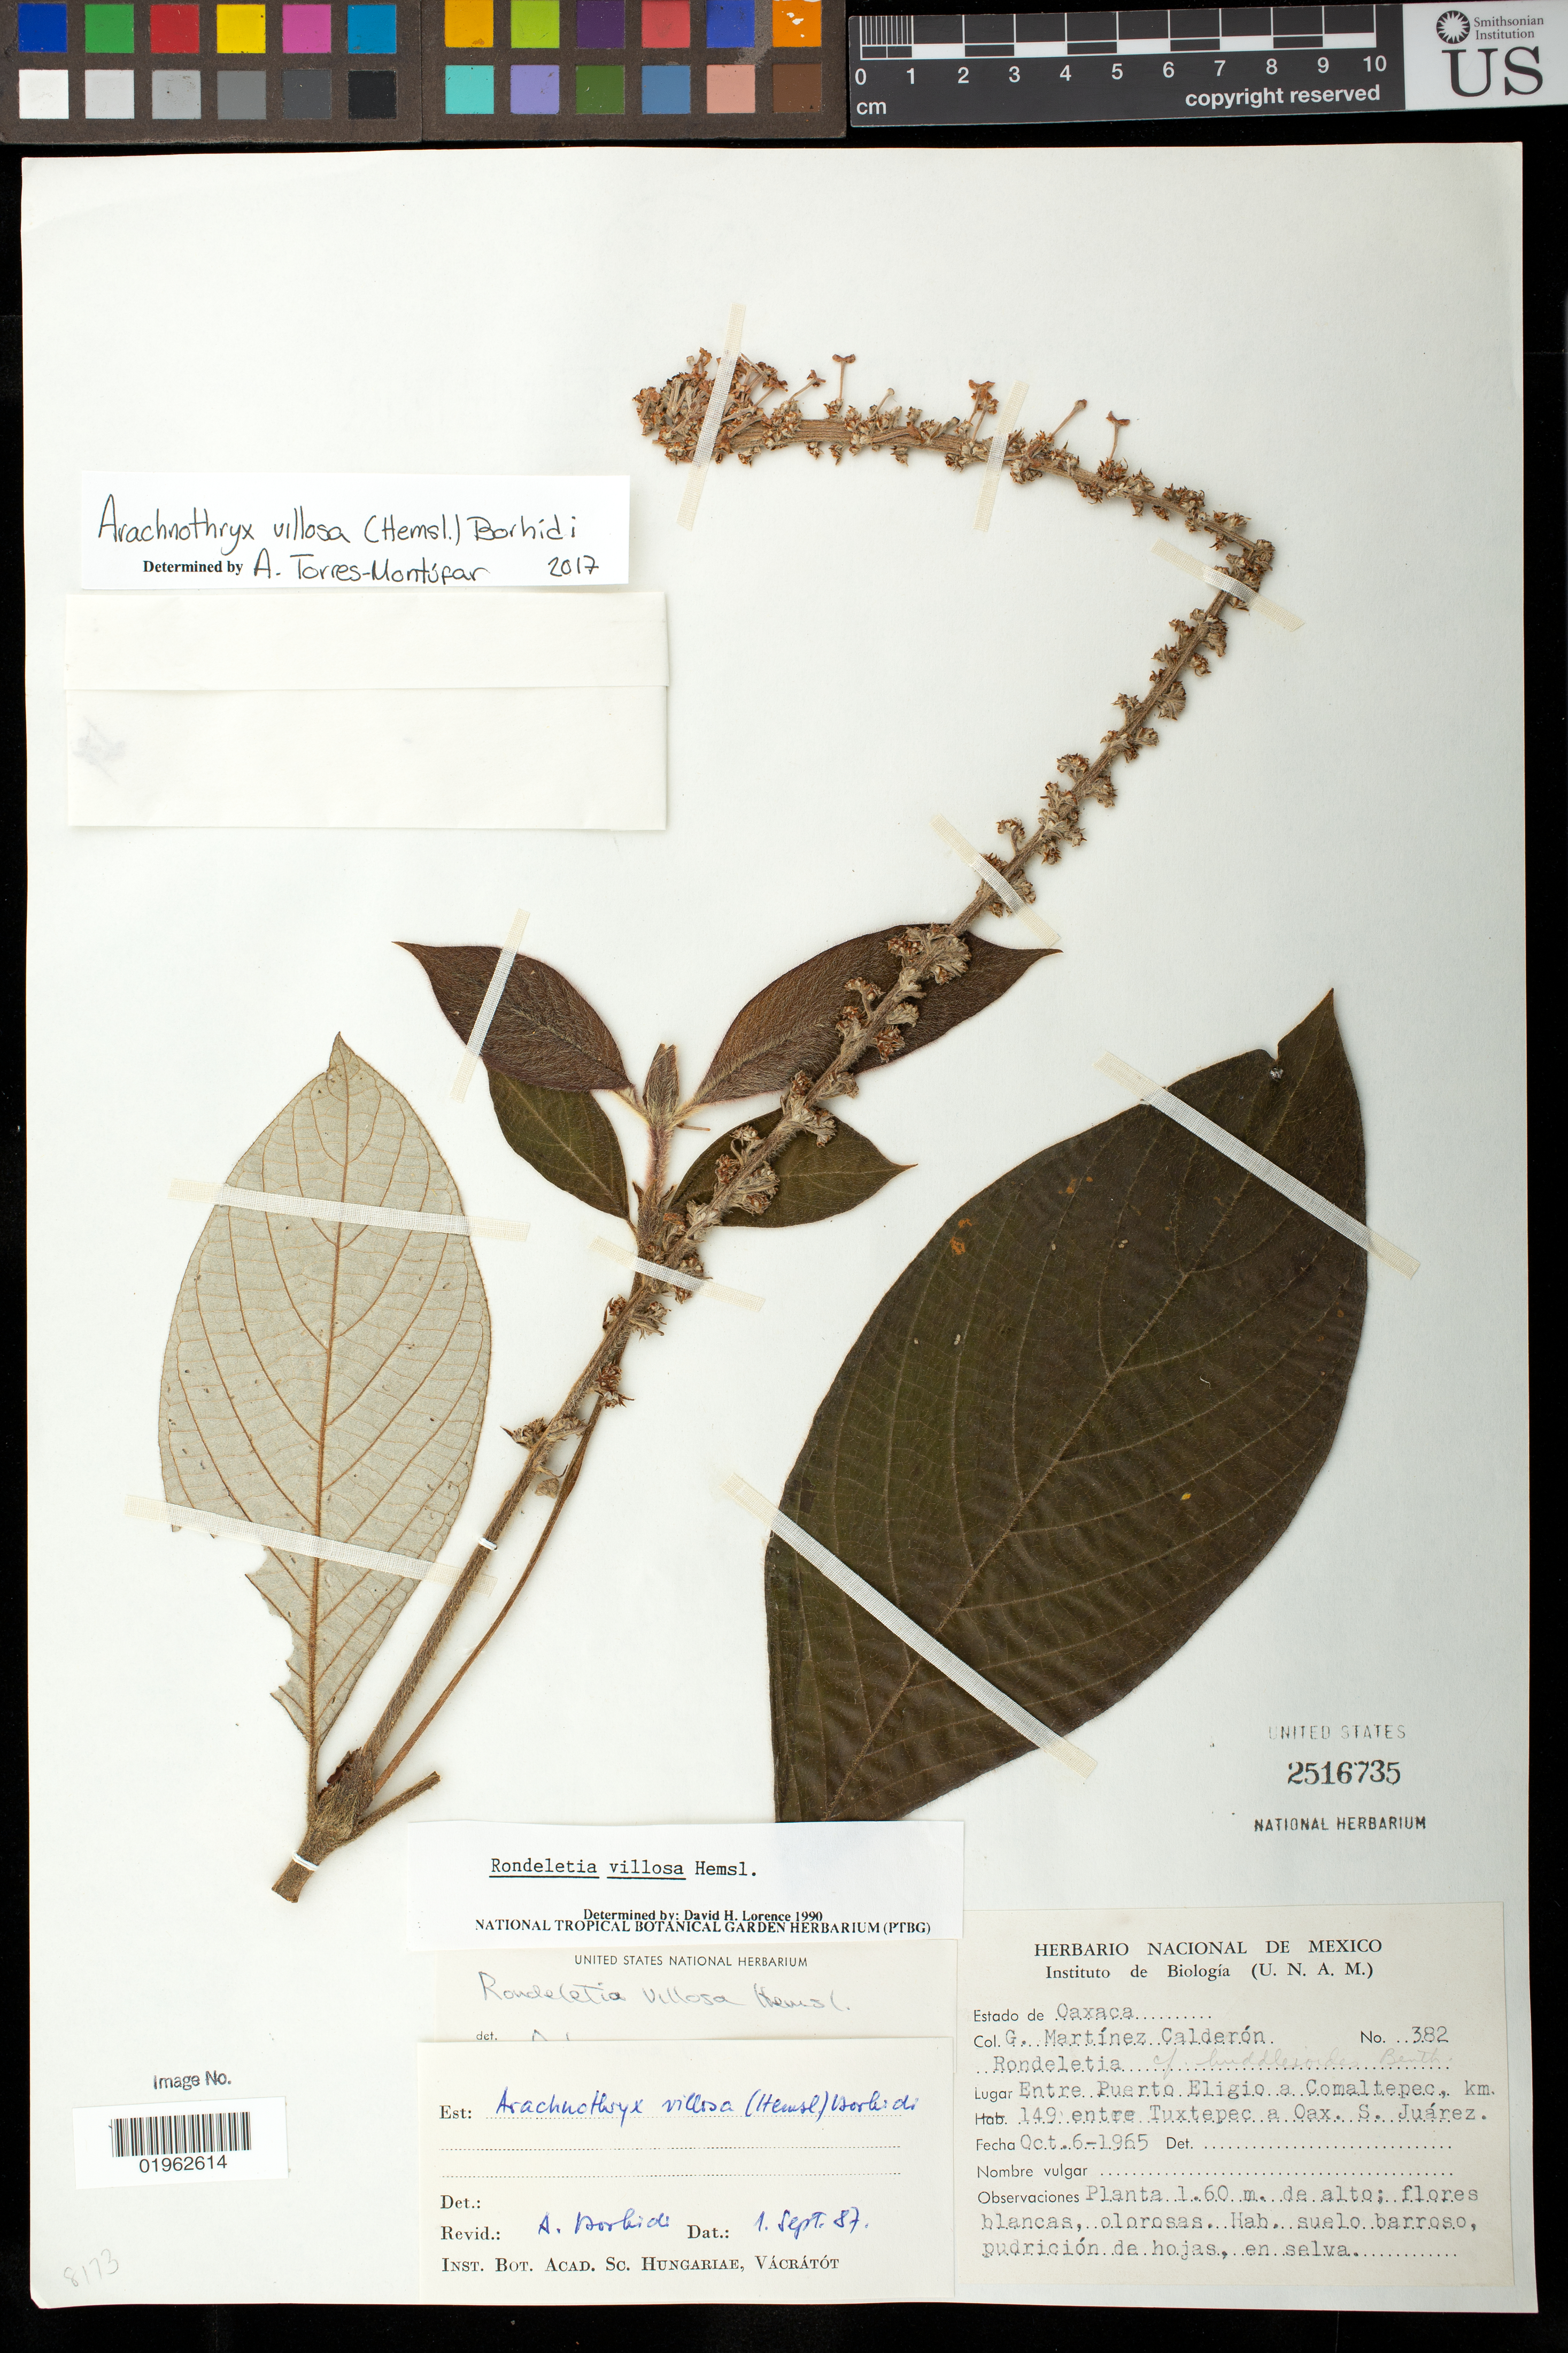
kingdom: Plantae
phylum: Tracheophyta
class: Magnoliopsida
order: Gentianales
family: Rubiaceae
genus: Arachnothryx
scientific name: Arachnothryx villosa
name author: (Hemsl.) Borhidi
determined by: Torres Montufar, J. A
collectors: C. Martínez-Calderón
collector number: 382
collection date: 1965-10-06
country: Mexico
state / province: Oaxaca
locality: Entre Puerto Eligio a Comaltepec. Km.149 de Tuxtepec a Oax. S. Juárez.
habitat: suelo barroso, pudricion de hojas, en selva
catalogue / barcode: US 2516735